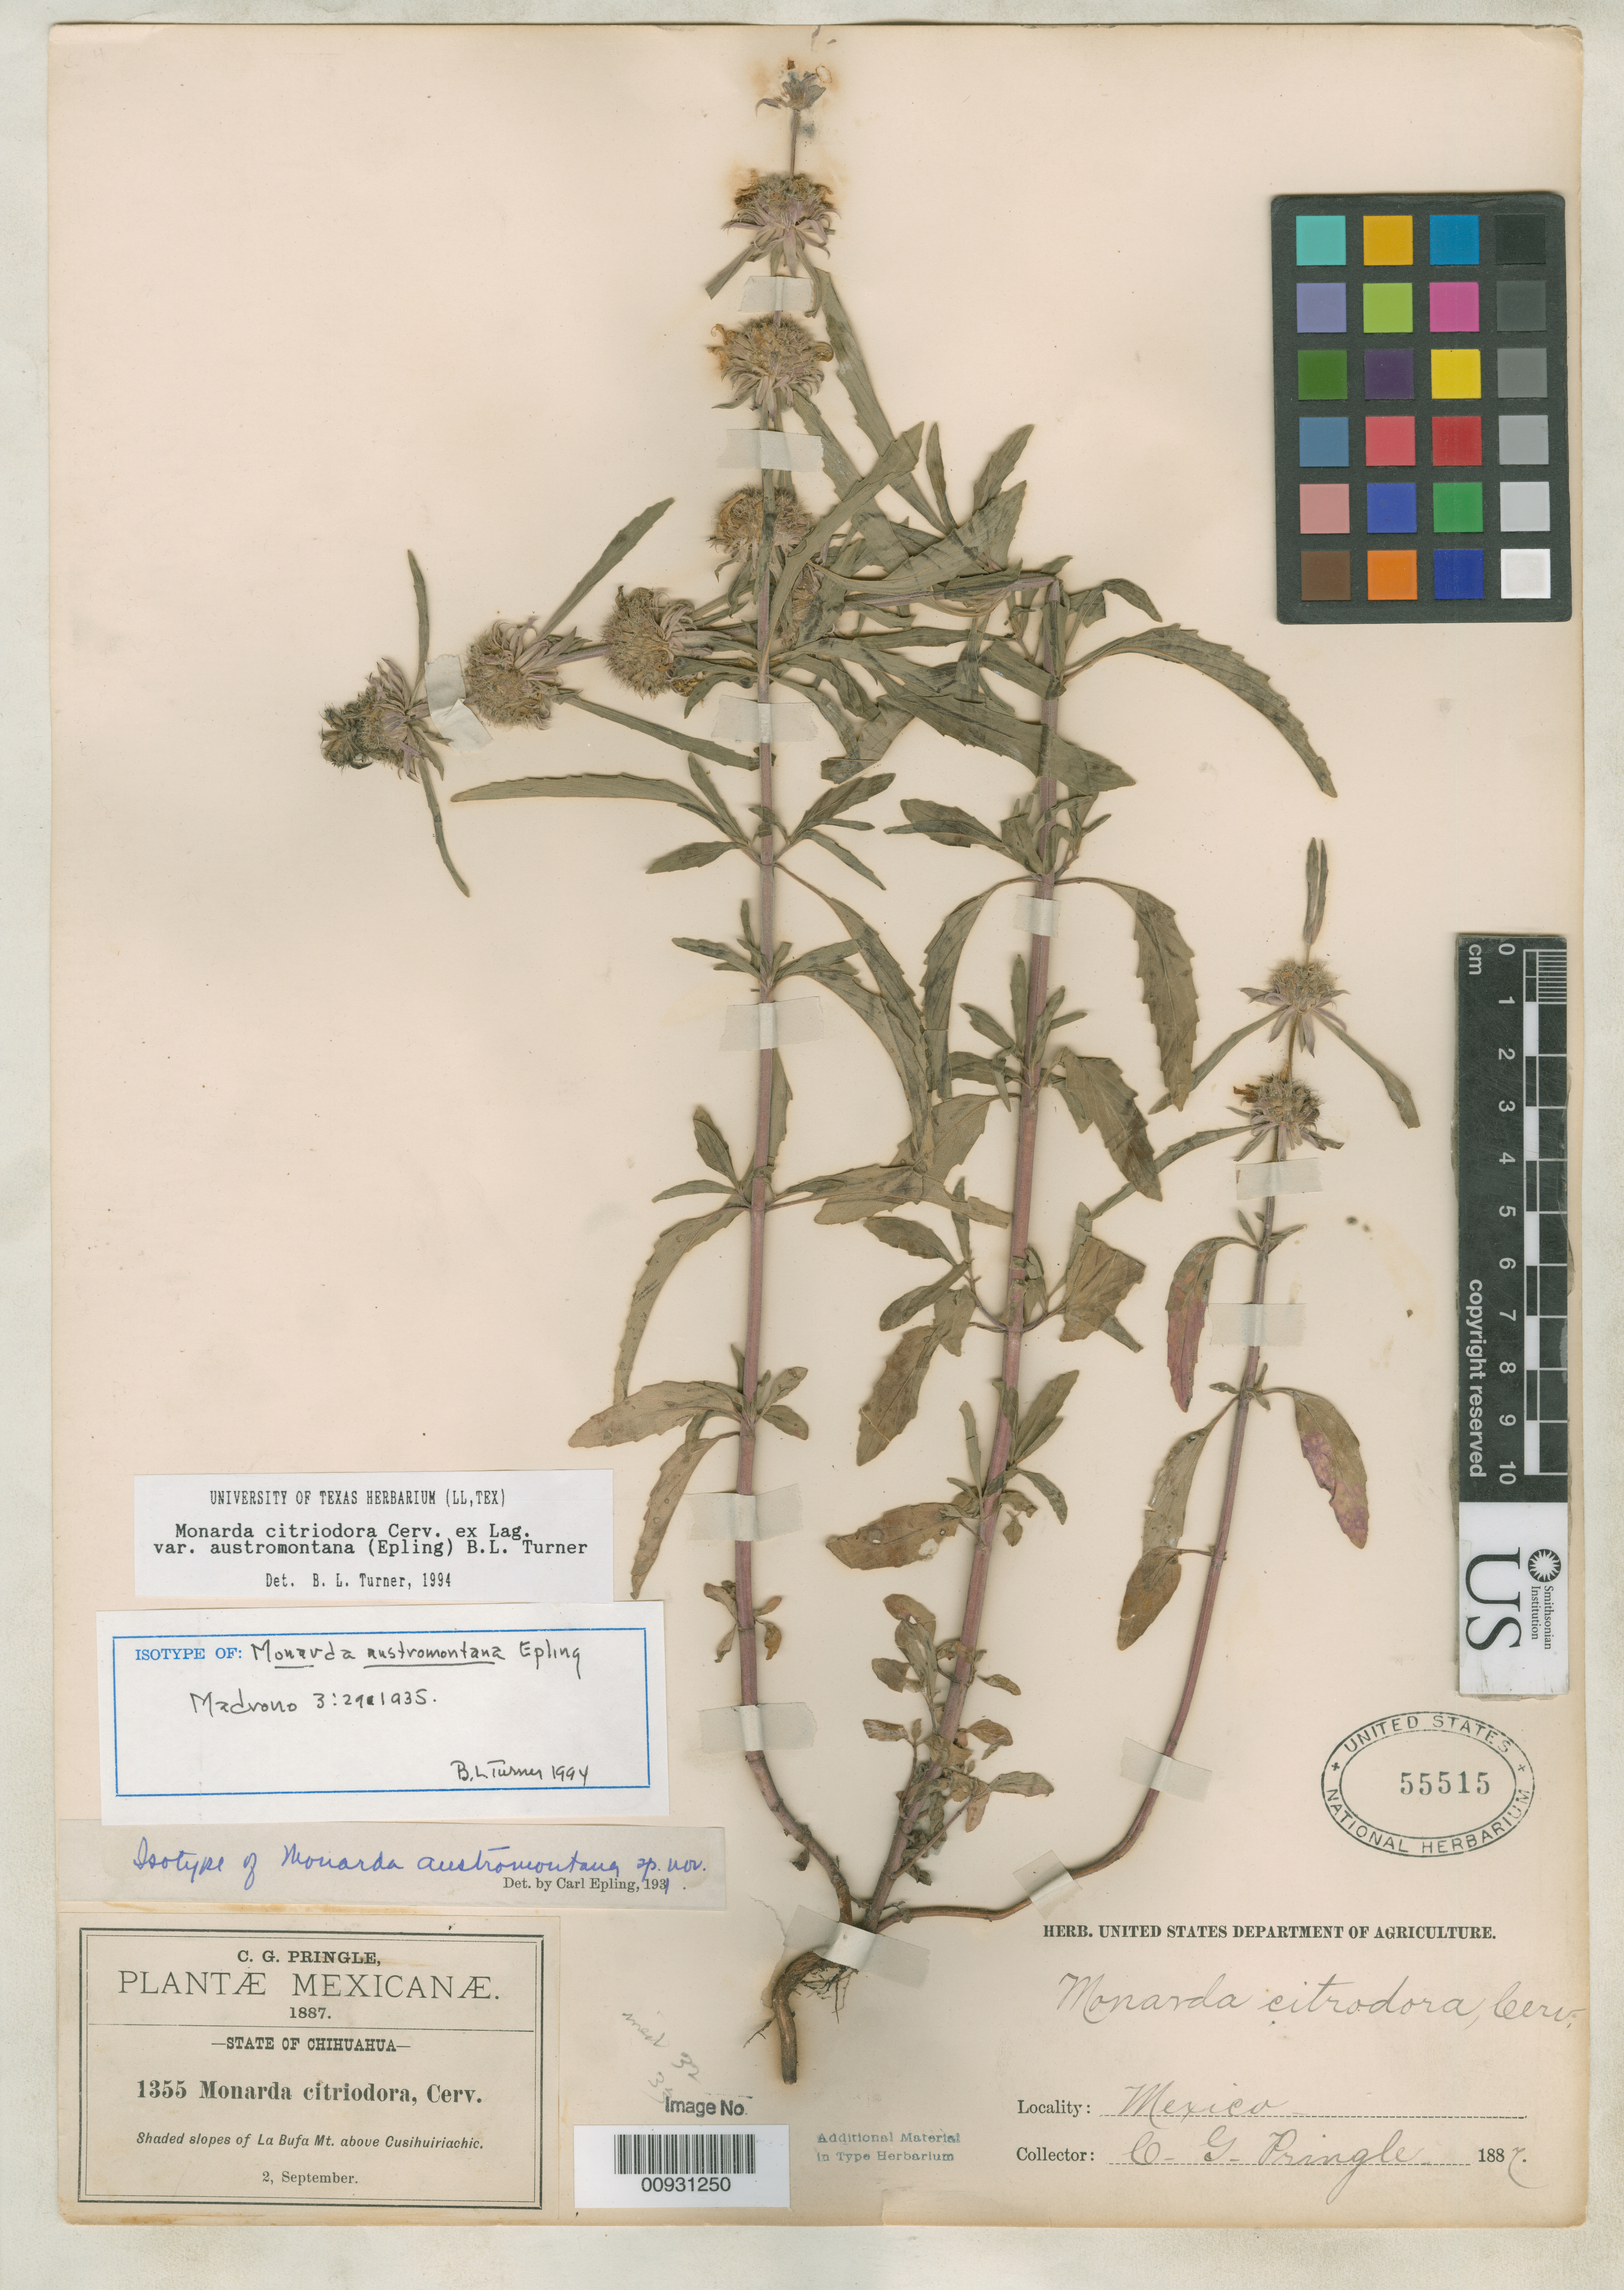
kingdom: Plantae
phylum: Tracheophyta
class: Magnoliopsida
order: Lamiales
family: Lamiaceae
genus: Monarda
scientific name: Monarda austromontana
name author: Epling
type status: Isotype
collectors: C. G. Pringle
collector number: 1355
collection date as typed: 02 Sep 1887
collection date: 1887-09-02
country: Mexico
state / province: Chihuahua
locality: Shaded slopes of La Bufa Mt. above Cusihuiriachic.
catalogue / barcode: US 55515